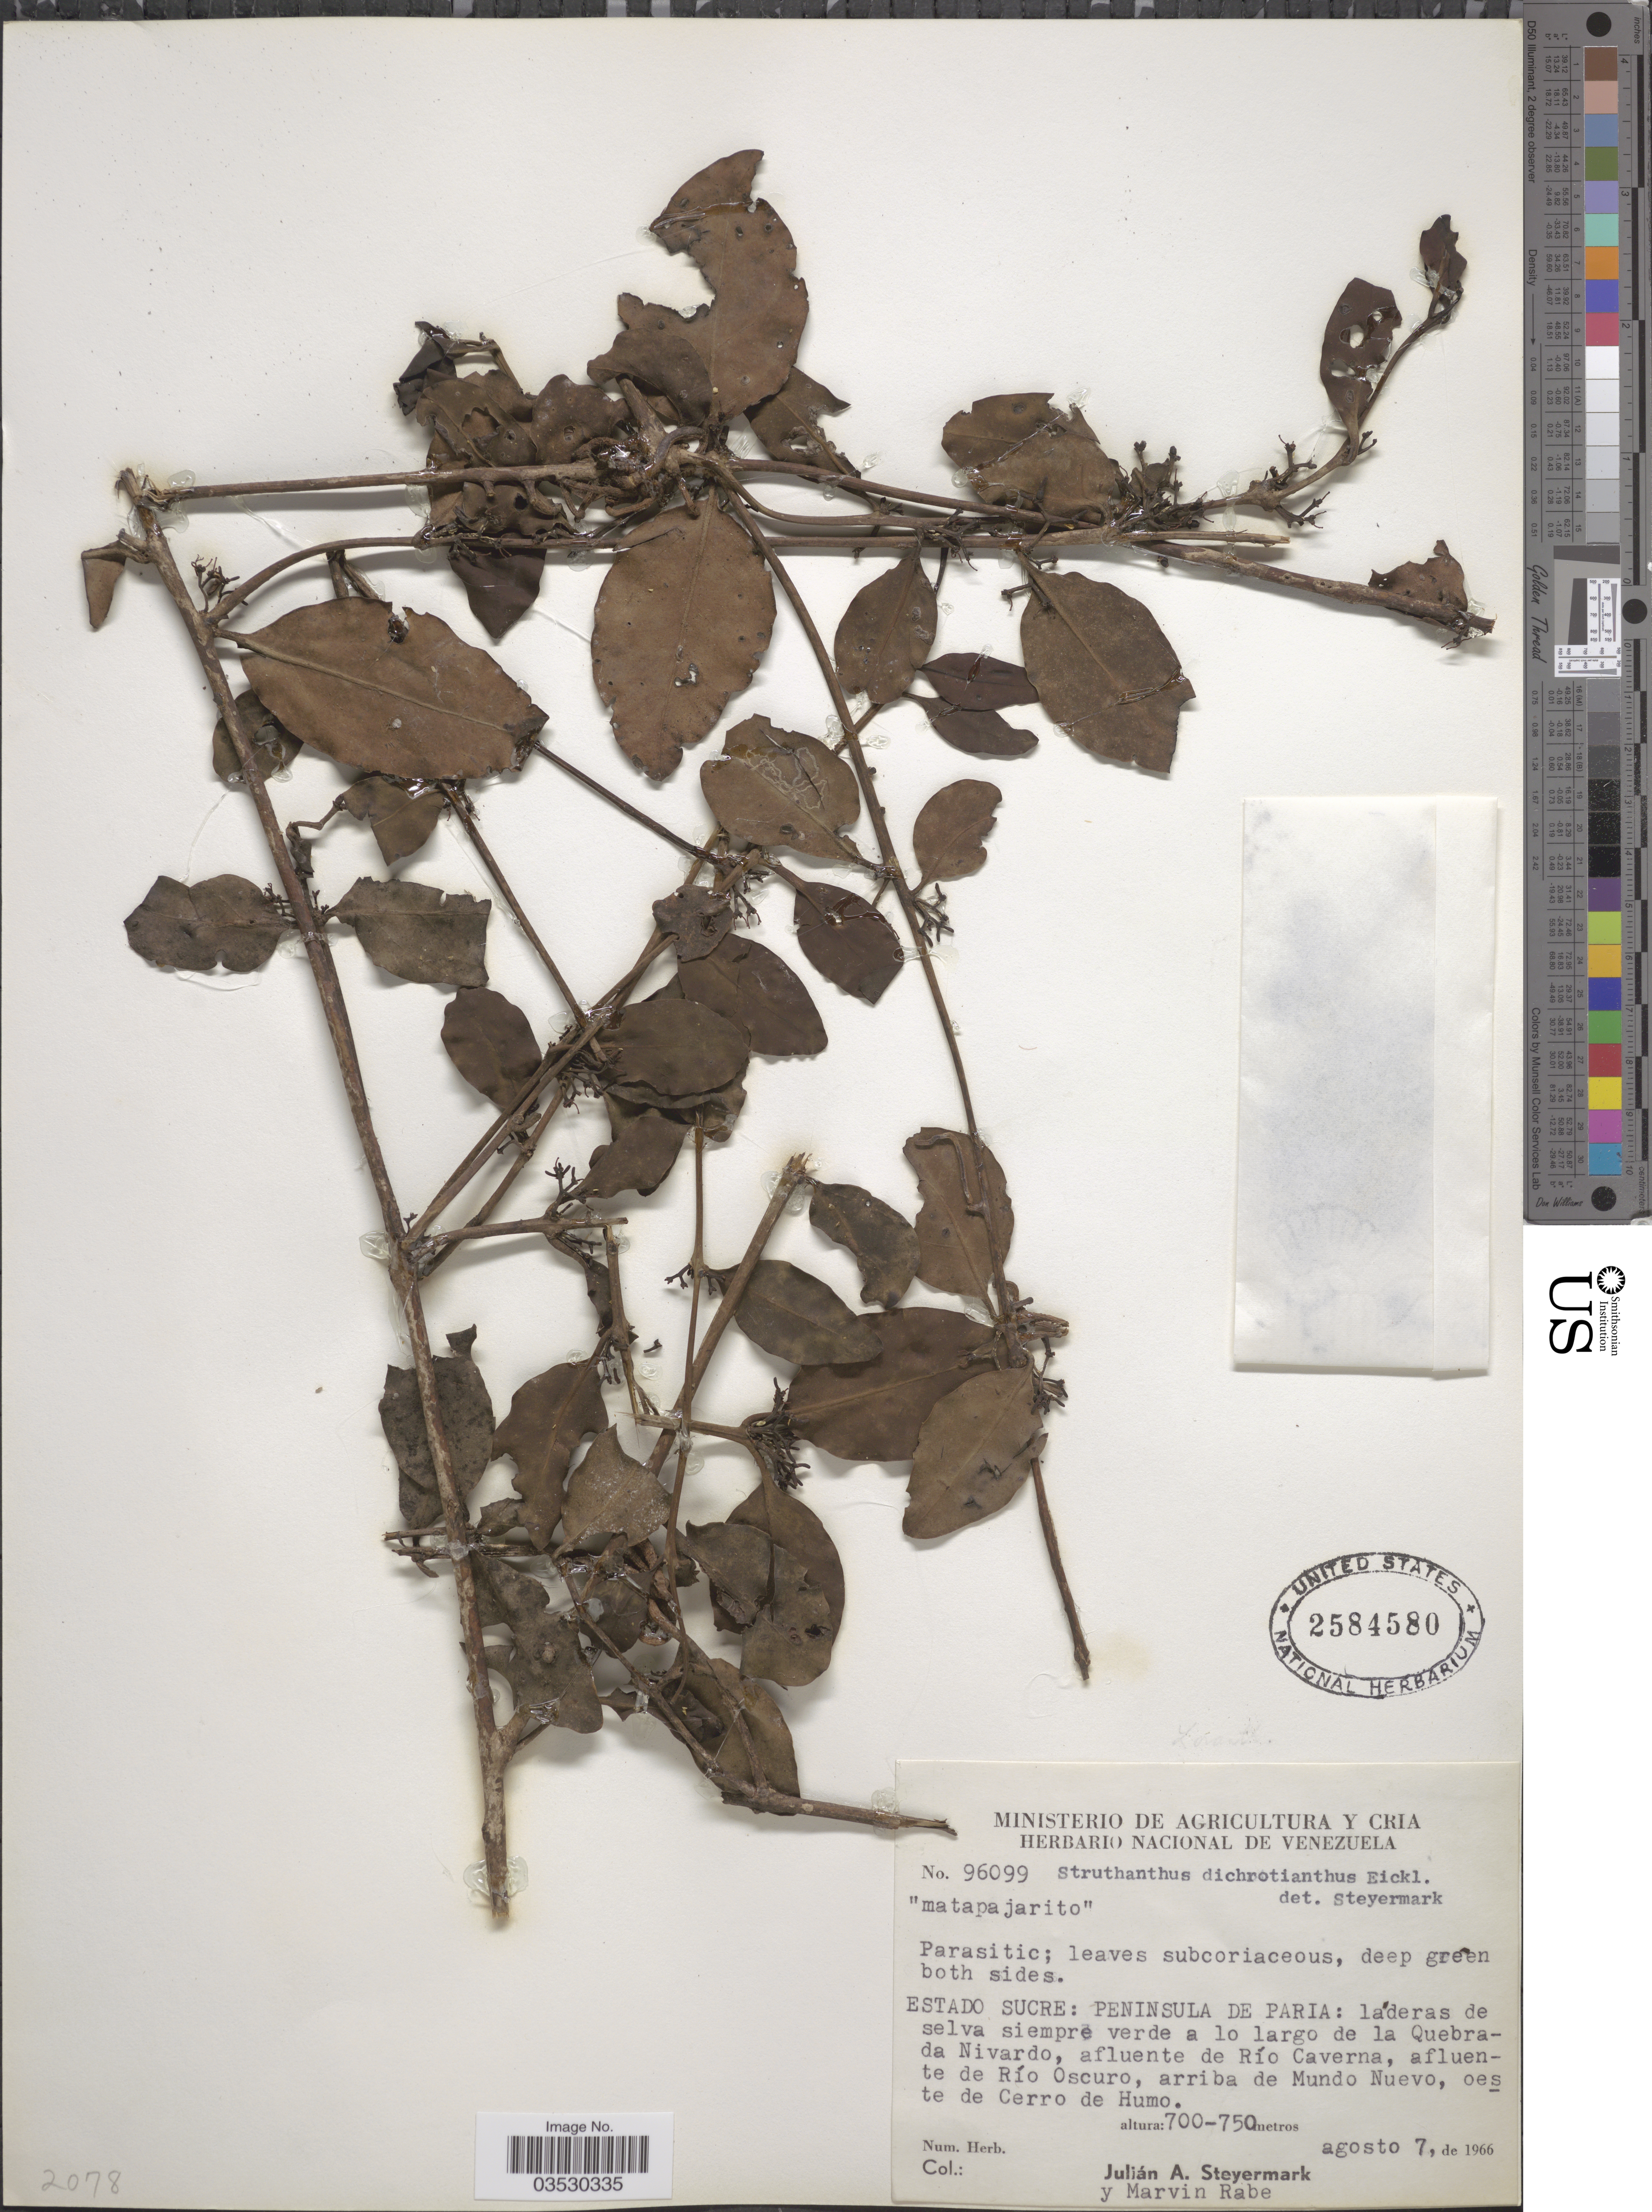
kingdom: Plantae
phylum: Tracheophyta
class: Magnoliopsida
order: Santalales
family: Loranthaceae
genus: Struthanthus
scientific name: Struthanthus dichotrianthus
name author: Eichler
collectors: J. Steyermark & M. Rabe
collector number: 96099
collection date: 1966-08-07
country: Venezuela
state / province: Sucre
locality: Peninsula de Paria: laderas de salva siempre verde a lo largo de la Quebrada Nivardo, afluente de Río Caverna, afluente de Río Oscuro, arriba de Mundo Nuevo, oeste de Cerro de Humo.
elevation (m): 700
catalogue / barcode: US 2584580